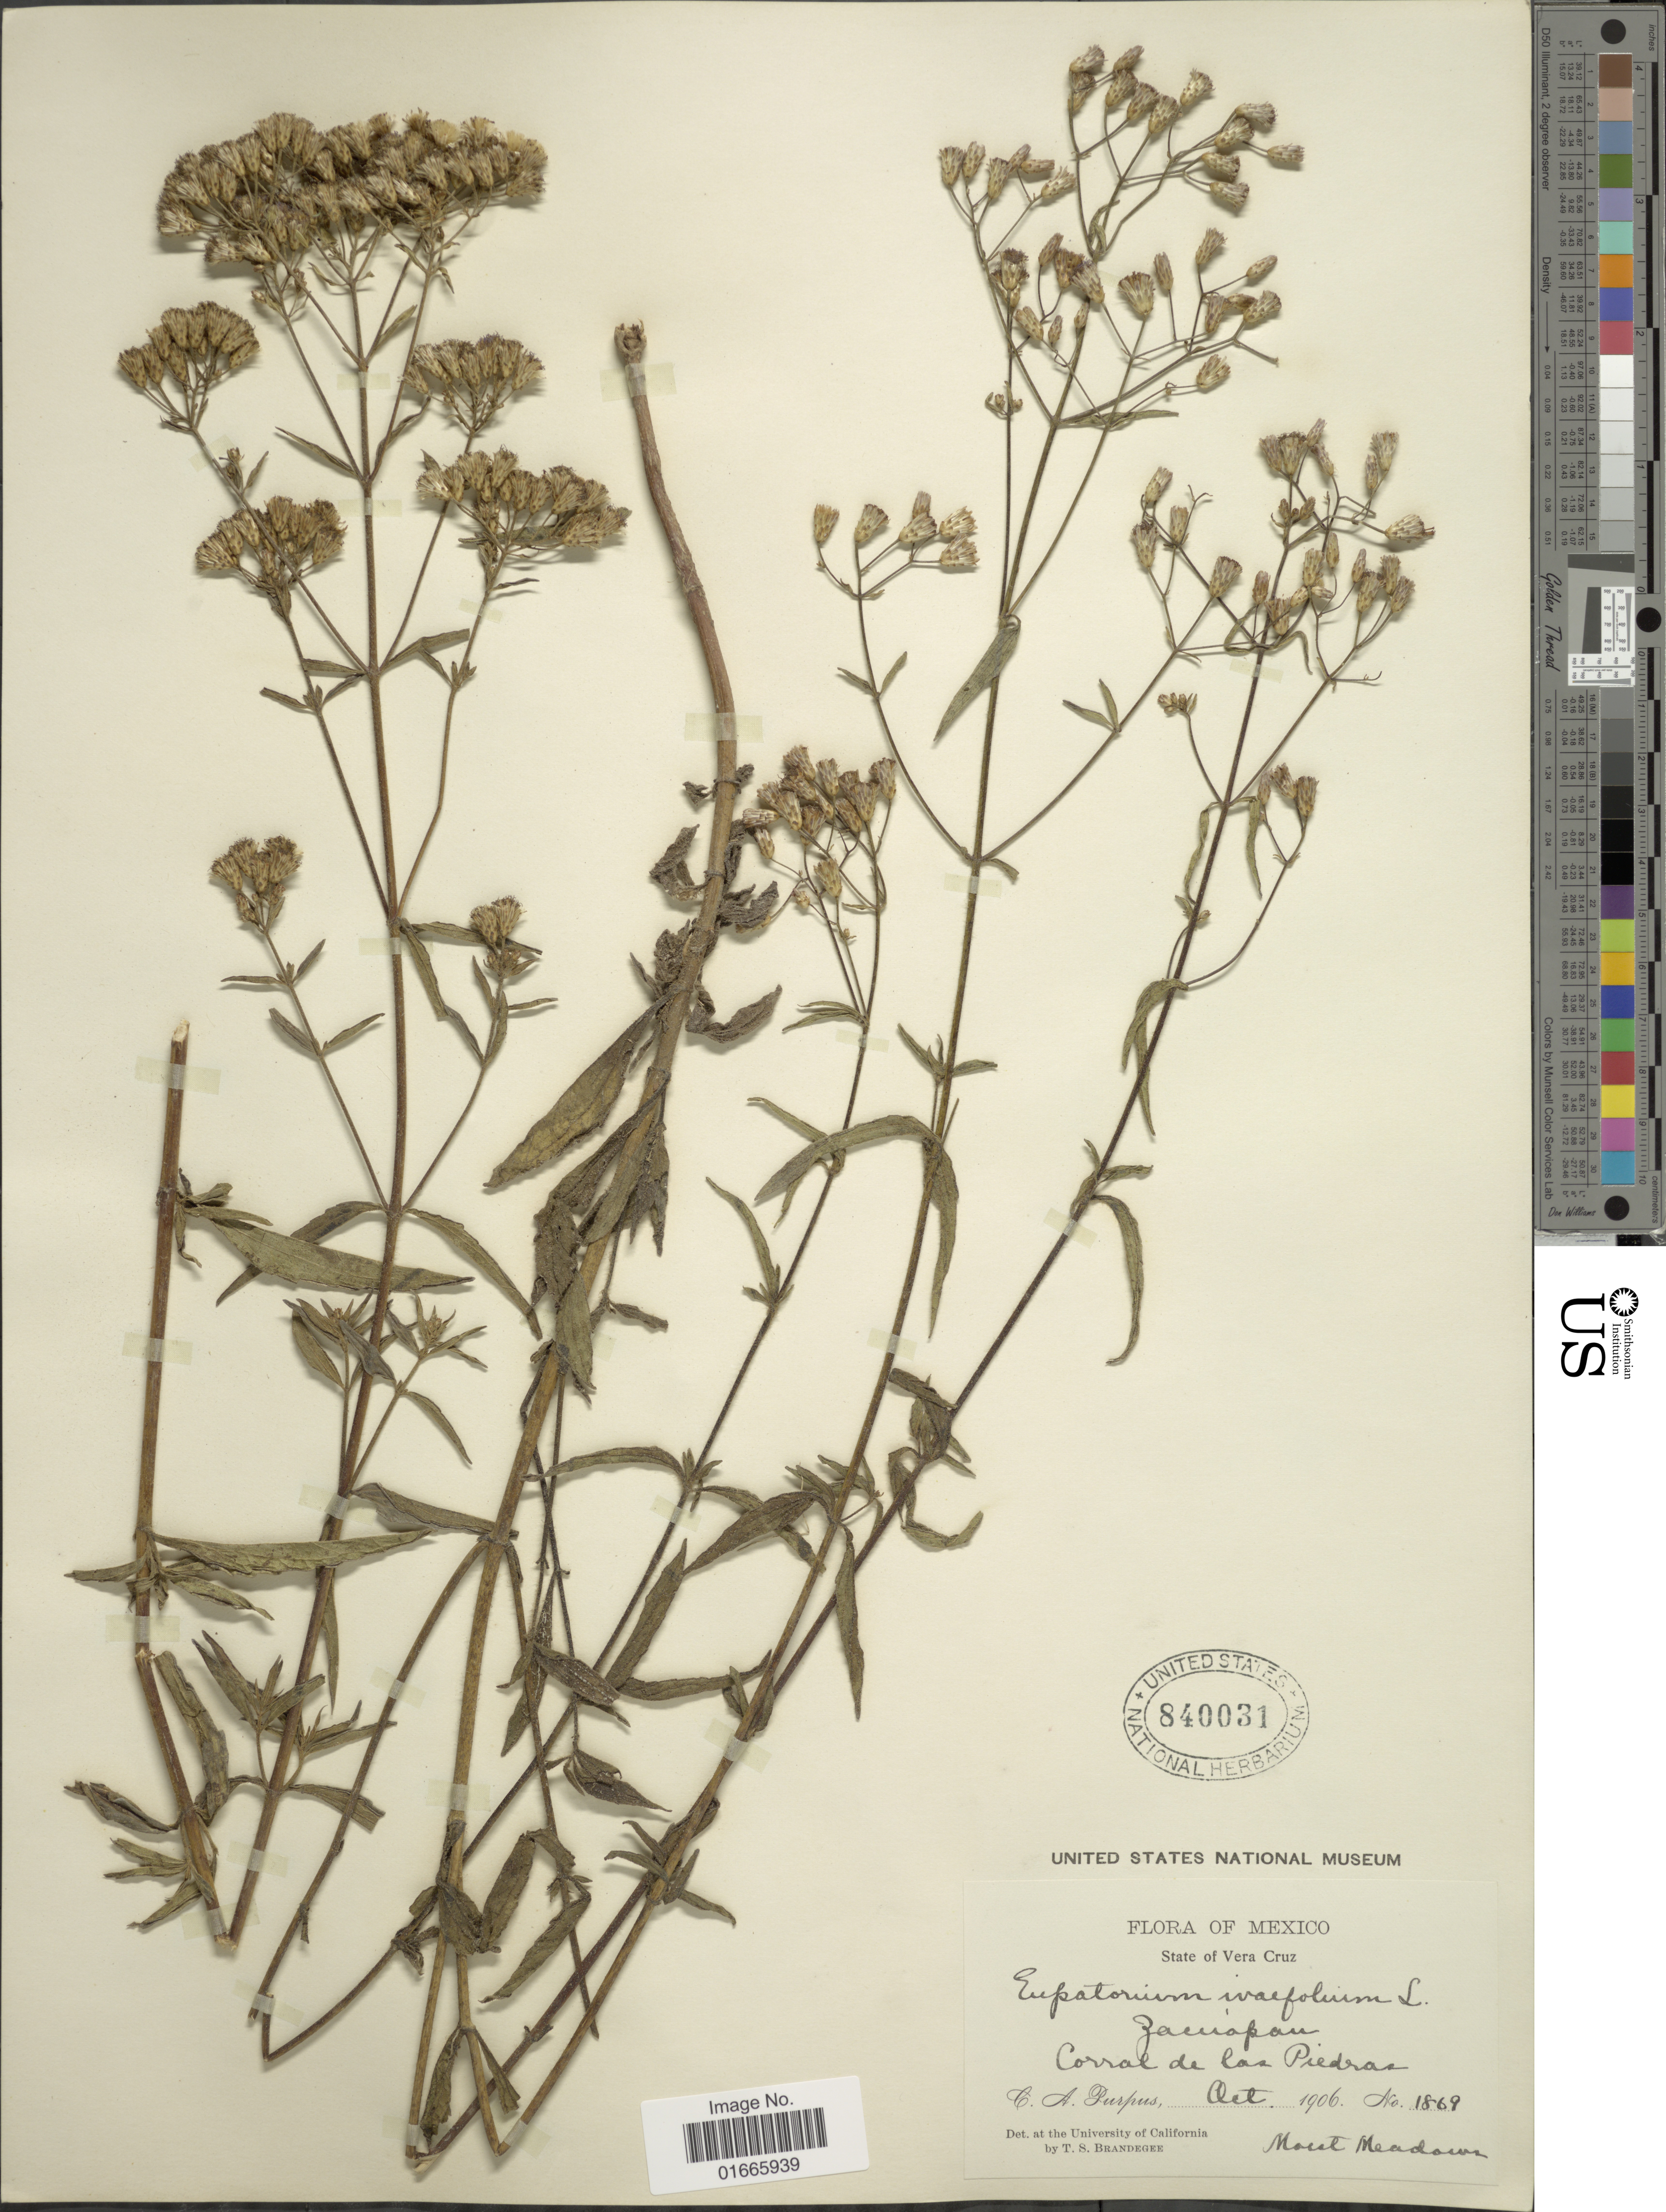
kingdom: Plantae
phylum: Tracheophyta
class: Magnoliopsida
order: Asterales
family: Asteraceae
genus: Chromolaena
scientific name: Chromolaena ivaefolia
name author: (L.) R.M. King & H. Rob.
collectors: C. A. Purpus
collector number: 1869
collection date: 1906-10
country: Mexico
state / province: Veracruz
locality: Corral de las Piedras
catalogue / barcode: US 840031